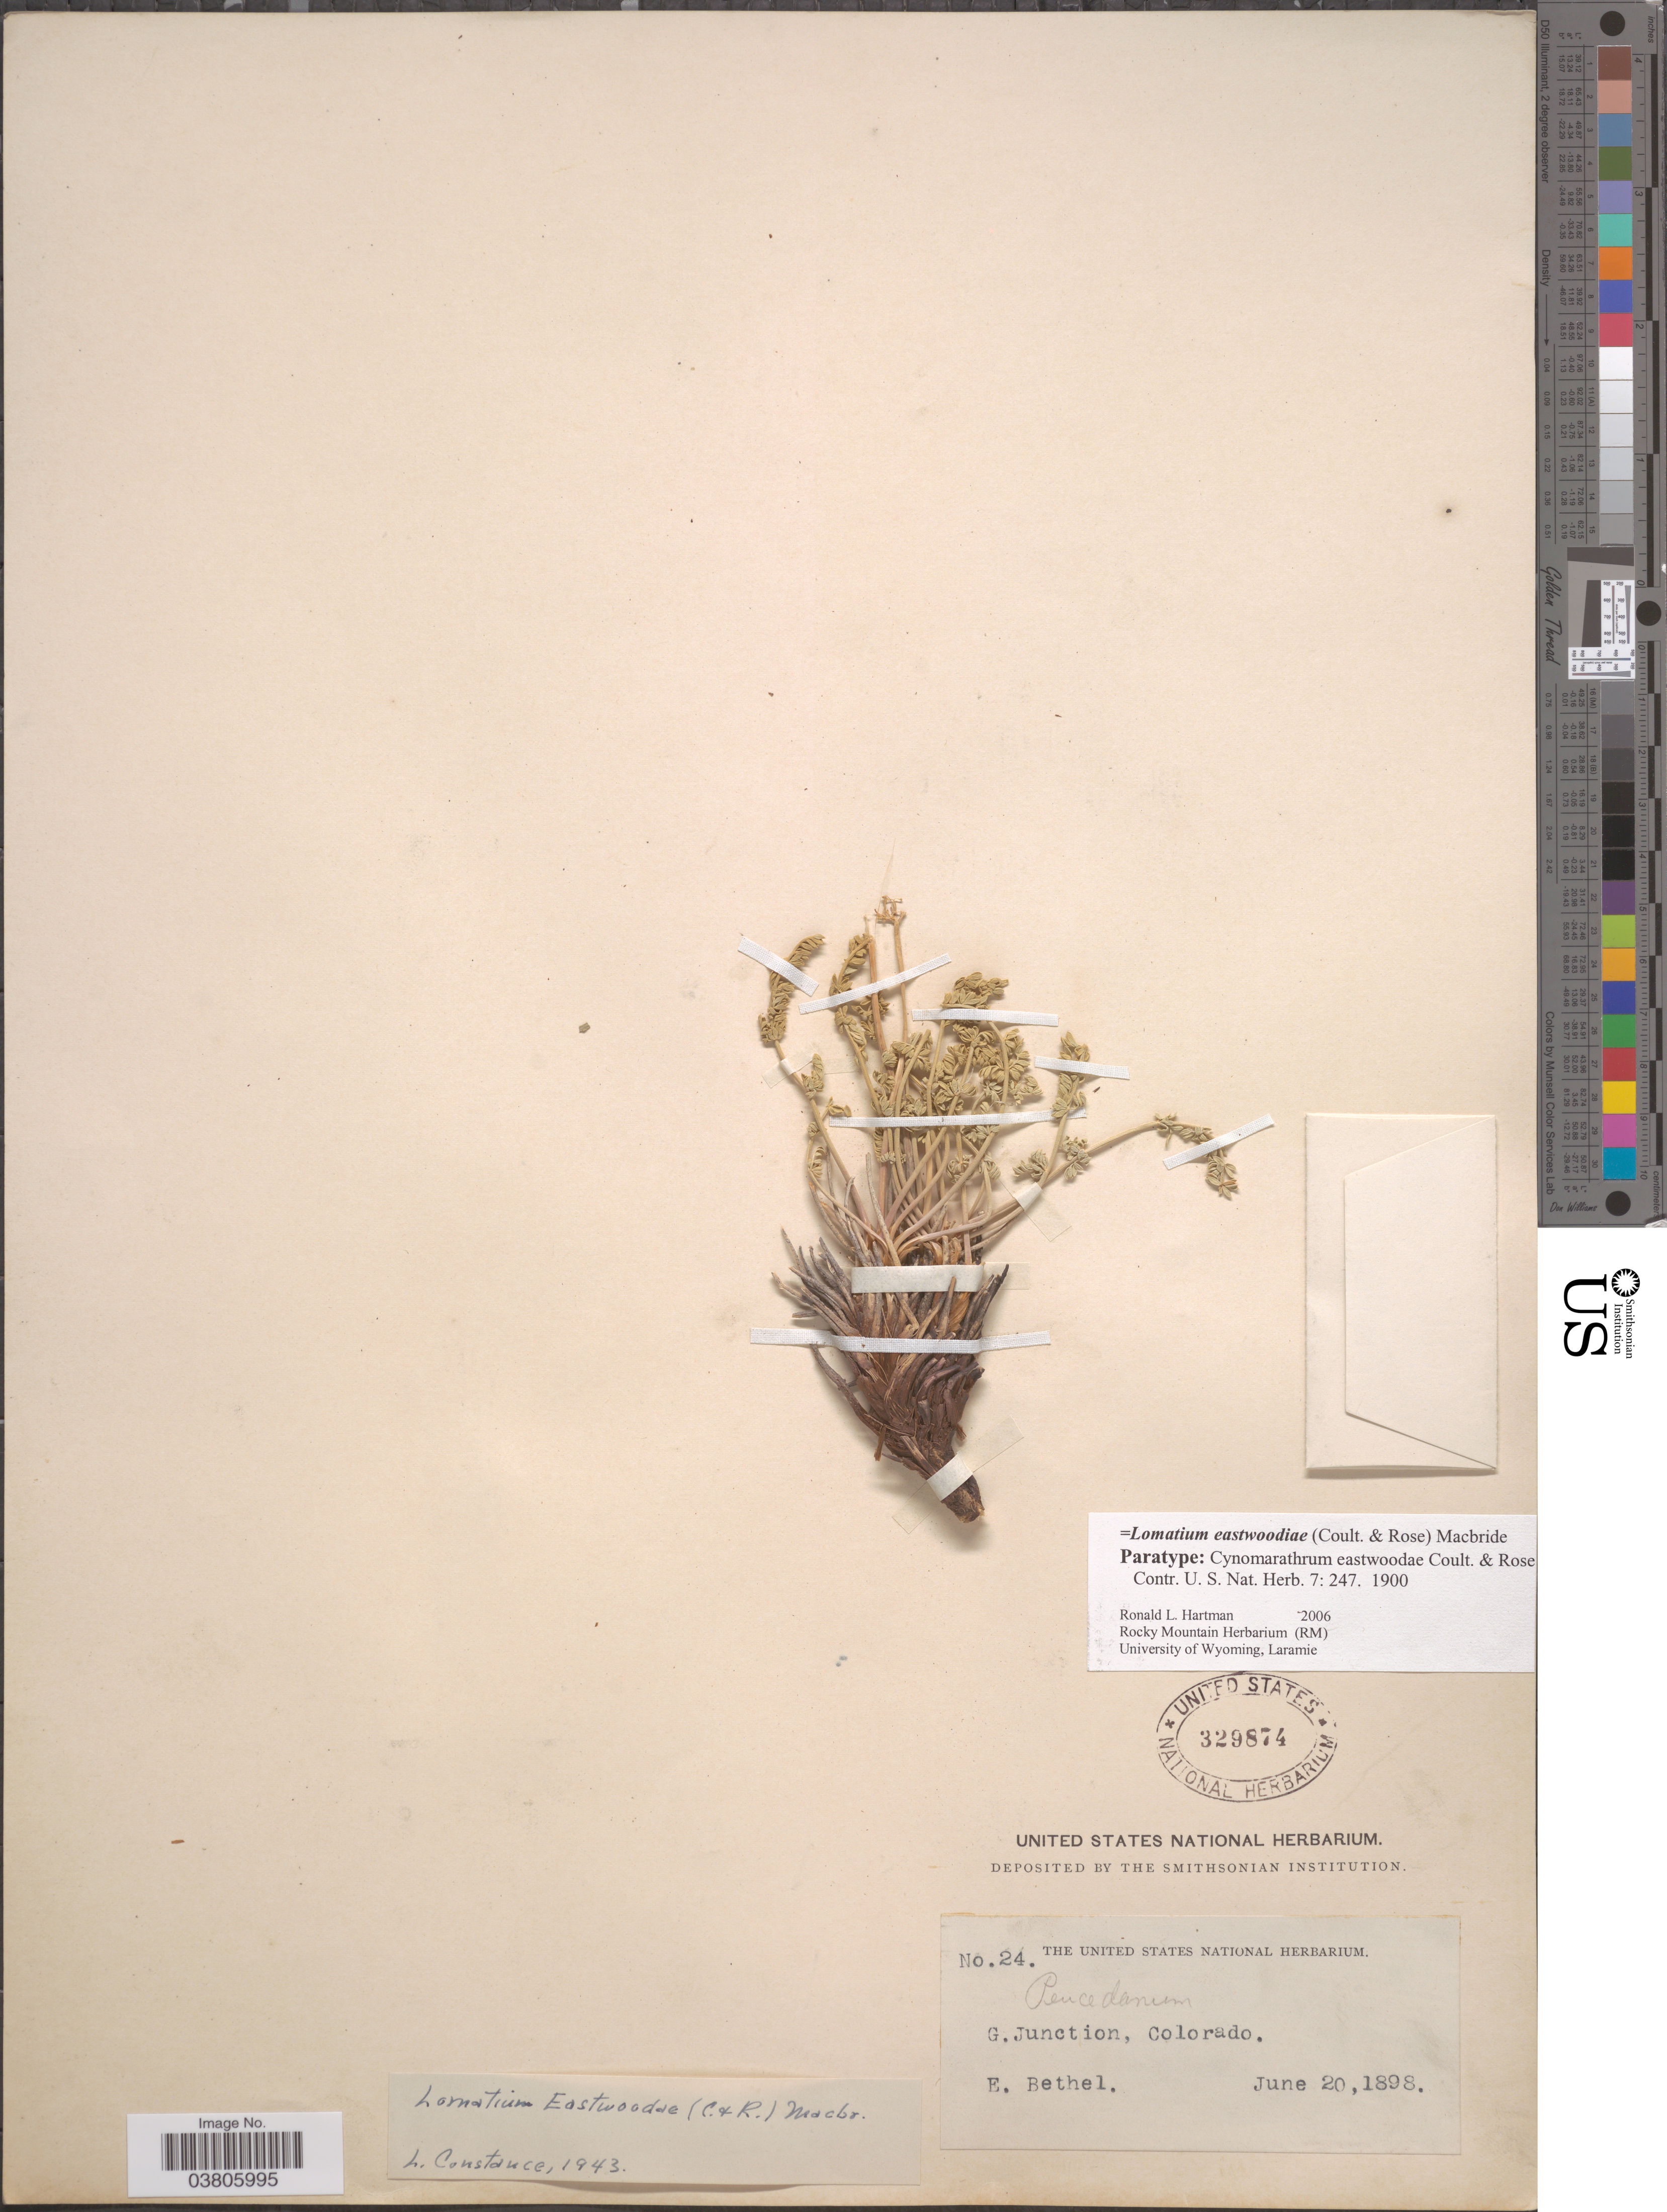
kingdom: Plantae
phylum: Tracheophyta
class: Magnoliopsida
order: Apiales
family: Apiaceae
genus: Lomatium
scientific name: Lomatium eastwoodiae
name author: (J.M. Coult. & Rose) J.F. Macbr.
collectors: E. Bethel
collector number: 24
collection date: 1898-06-20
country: United States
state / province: Colorado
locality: G. Junction.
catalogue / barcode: US 329874